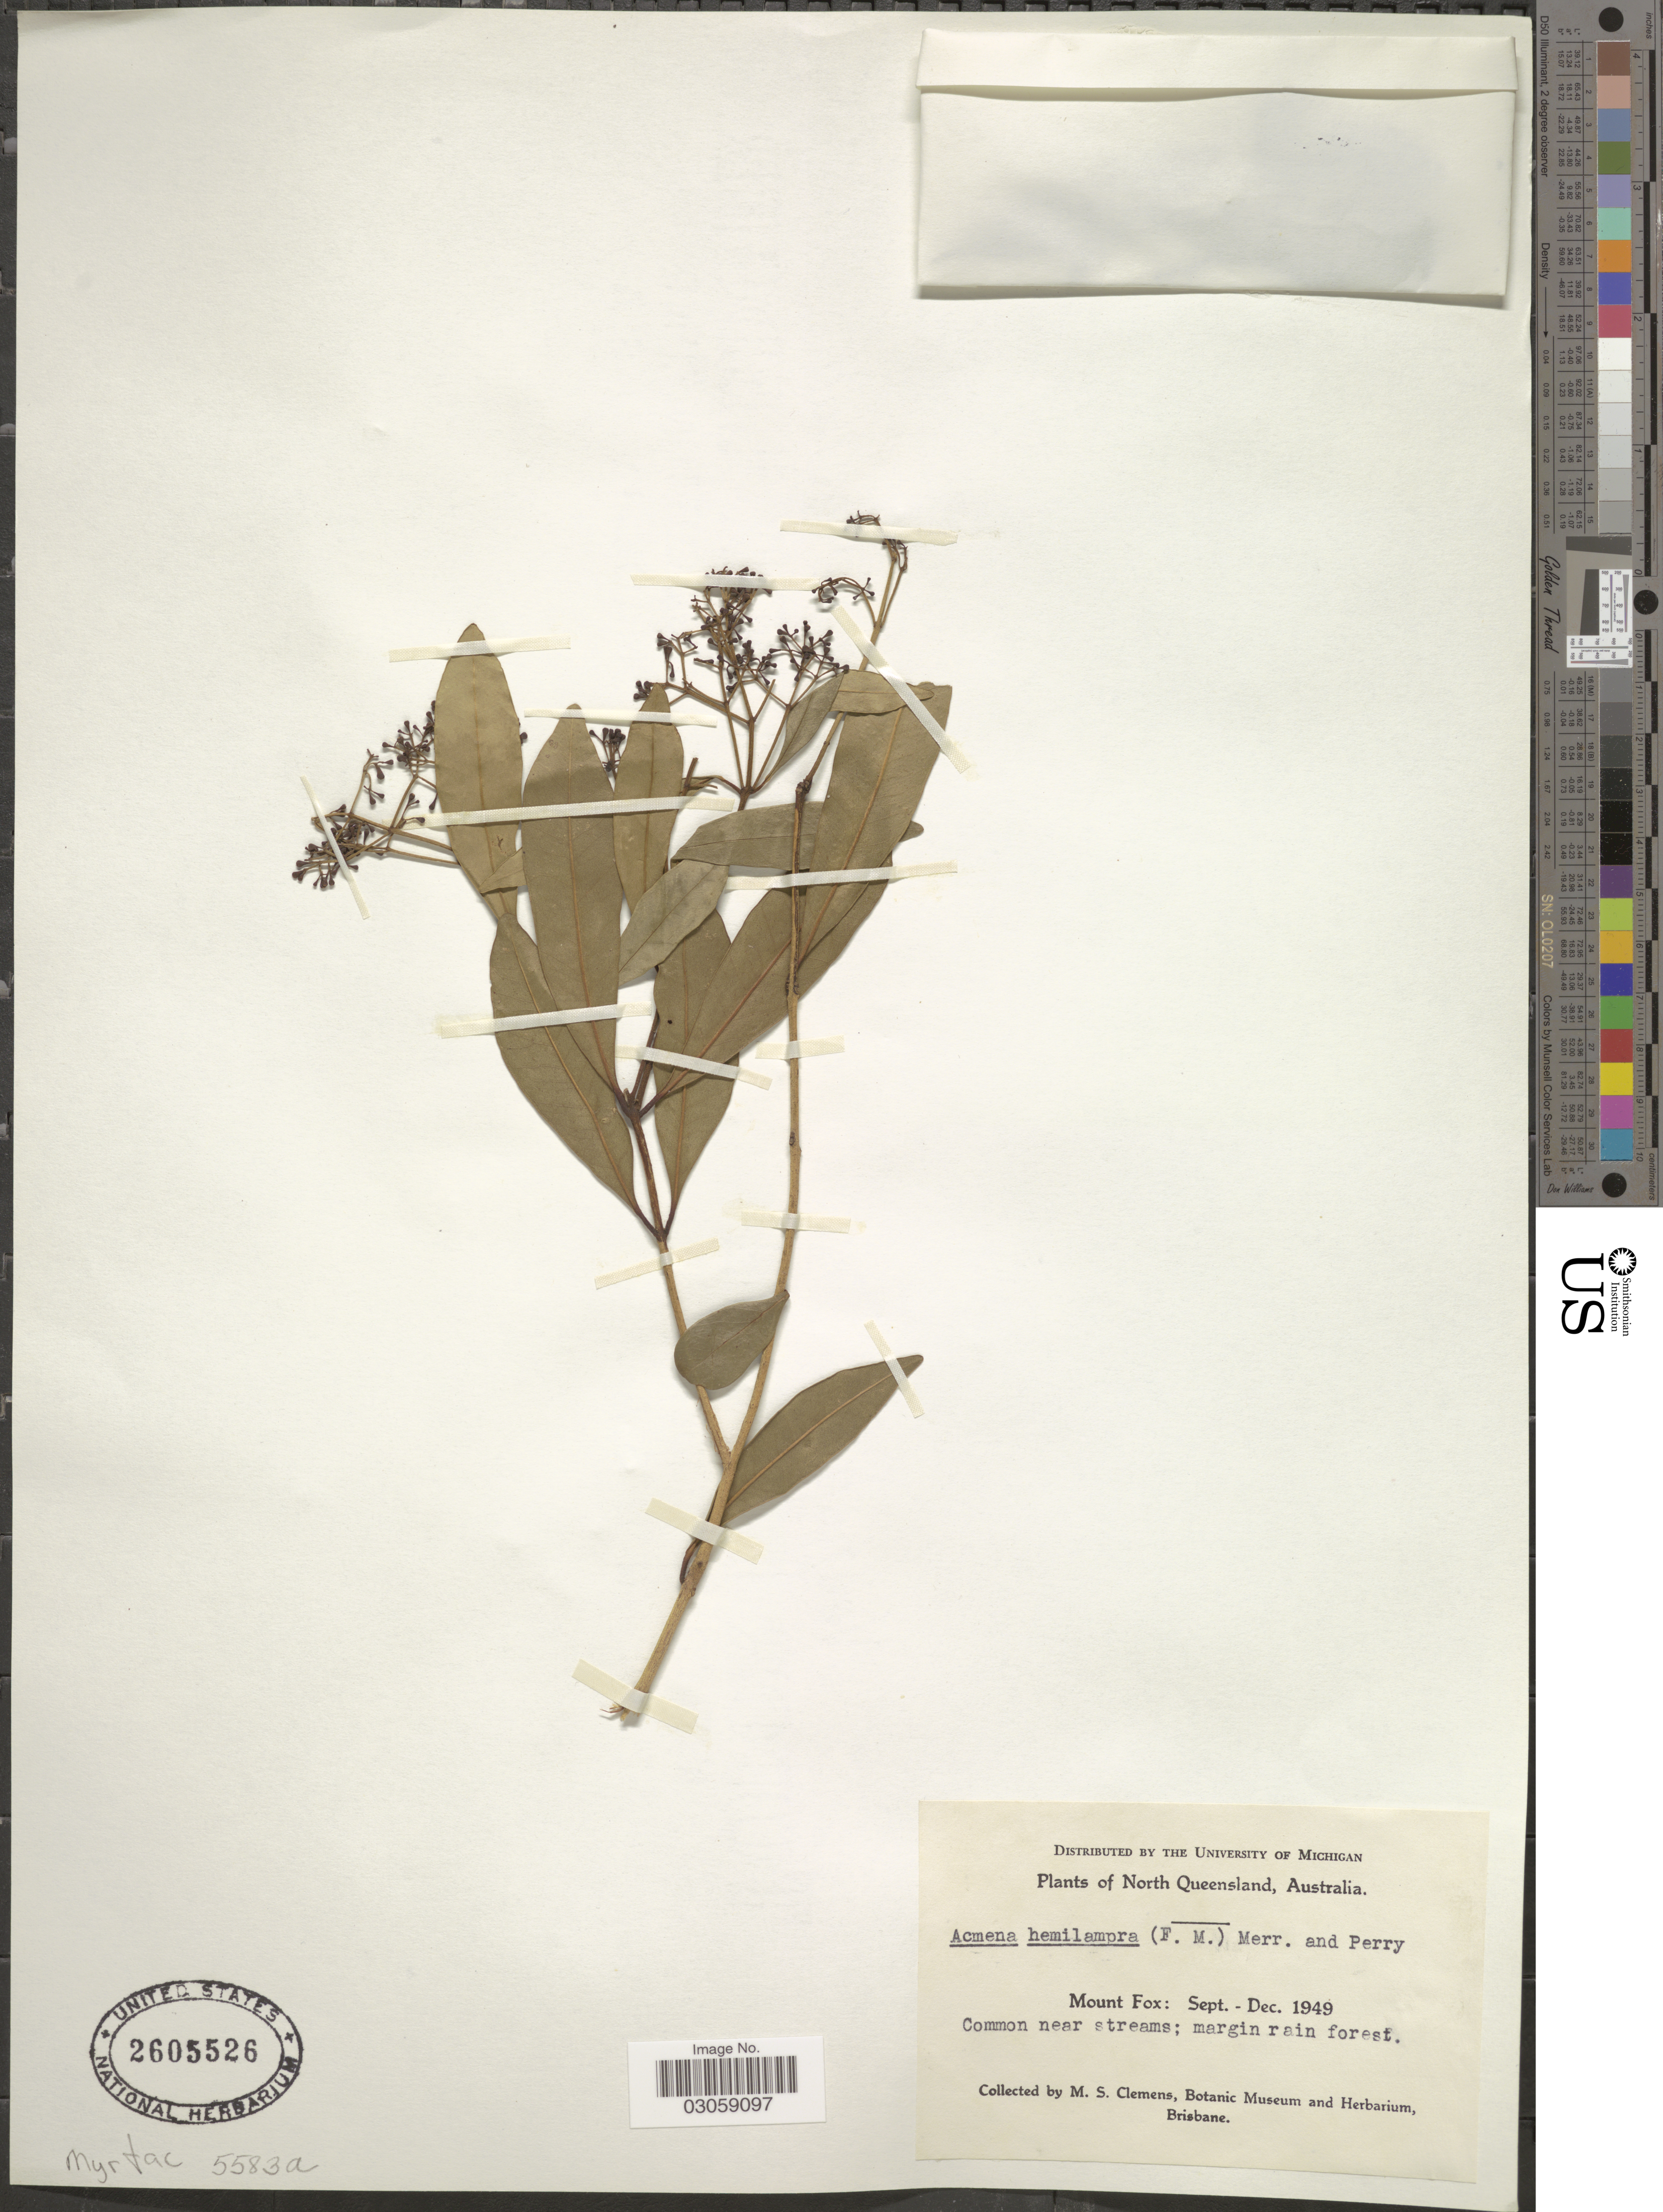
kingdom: Plantae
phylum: Tracheophyta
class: Magnoliopsida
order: Myrtales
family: Myrtaceae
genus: Syzygium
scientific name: Syzygium hemilamprum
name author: (F. Muell.) Craven & Biffin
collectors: M. S. Clemens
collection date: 1949-09/1949-12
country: Australia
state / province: Queensland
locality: North Queensland, Mount Fox.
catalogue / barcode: US 2605526